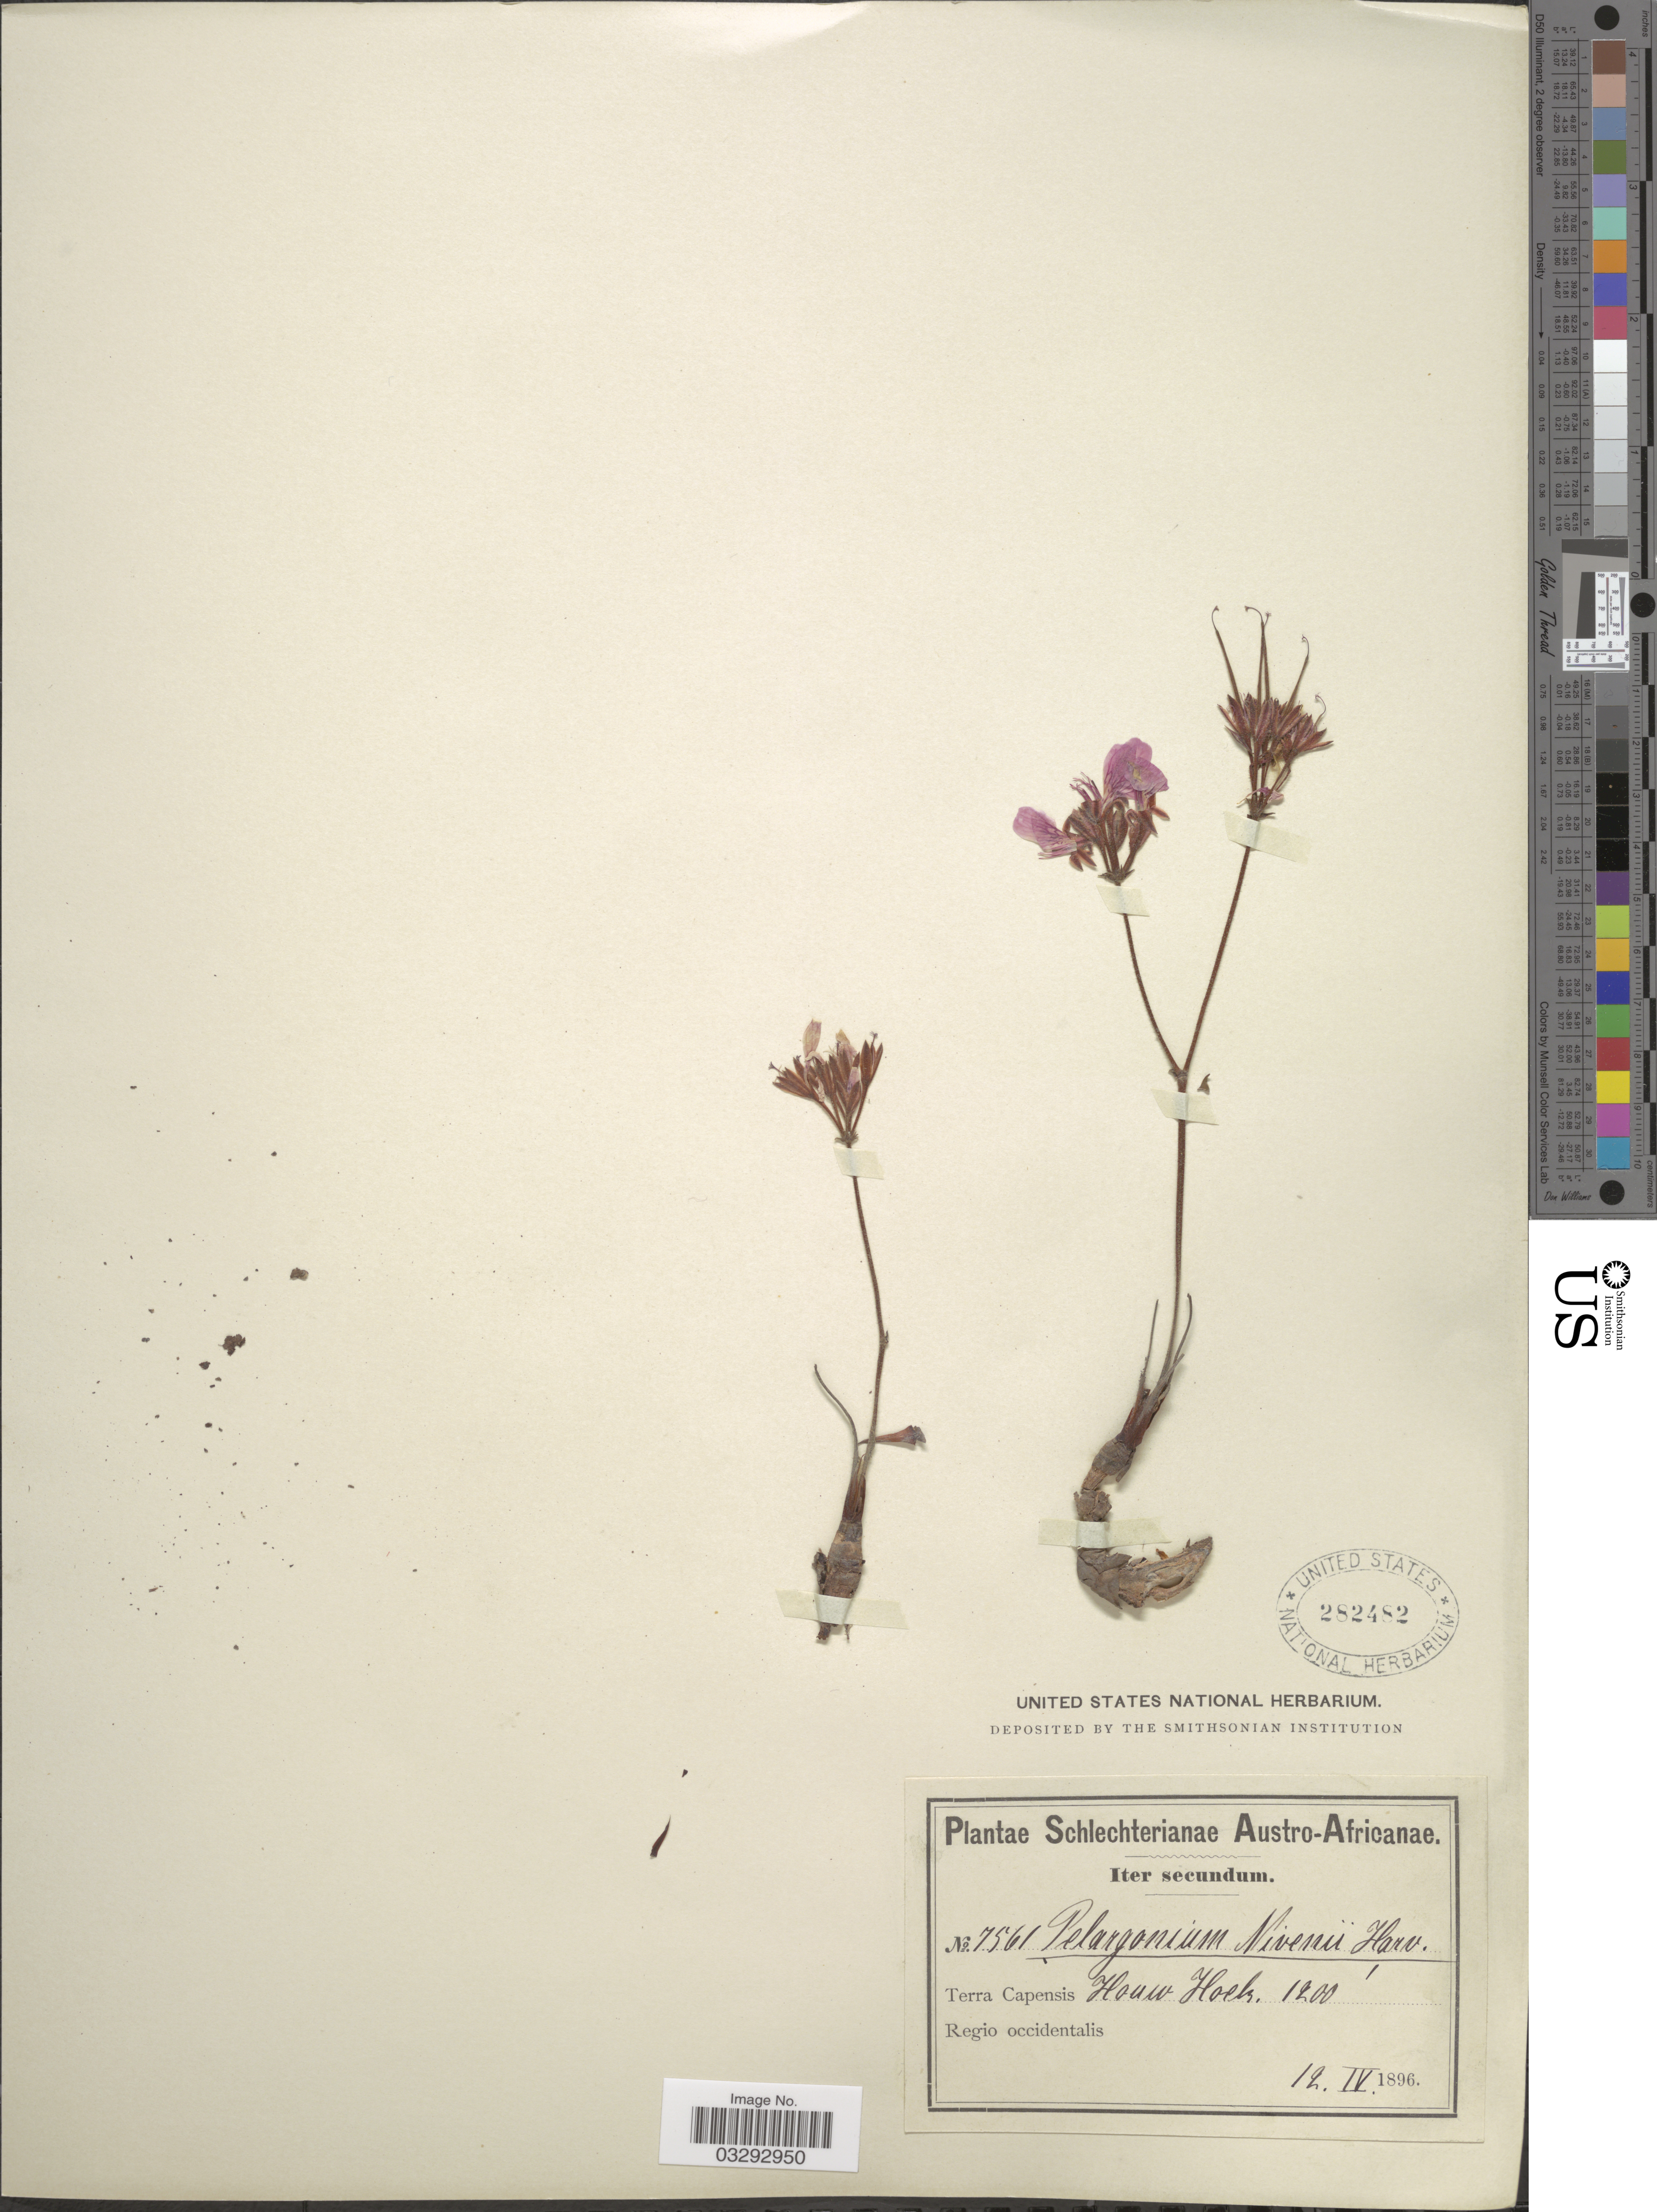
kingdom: Plantae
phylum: Tracheophyta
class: Magnoliopsida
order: Geraniales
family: Geraniaceae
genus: Pelargonium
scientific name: Pelargonium nivenii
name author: Harv.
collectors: Schlechter, --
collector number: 7561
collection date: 1896-04-12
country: South Africa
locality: Austro-Africanae, Terra Capensis, Houw Hoek, Regio occidentalis.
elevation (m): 366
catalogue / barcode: US 282482